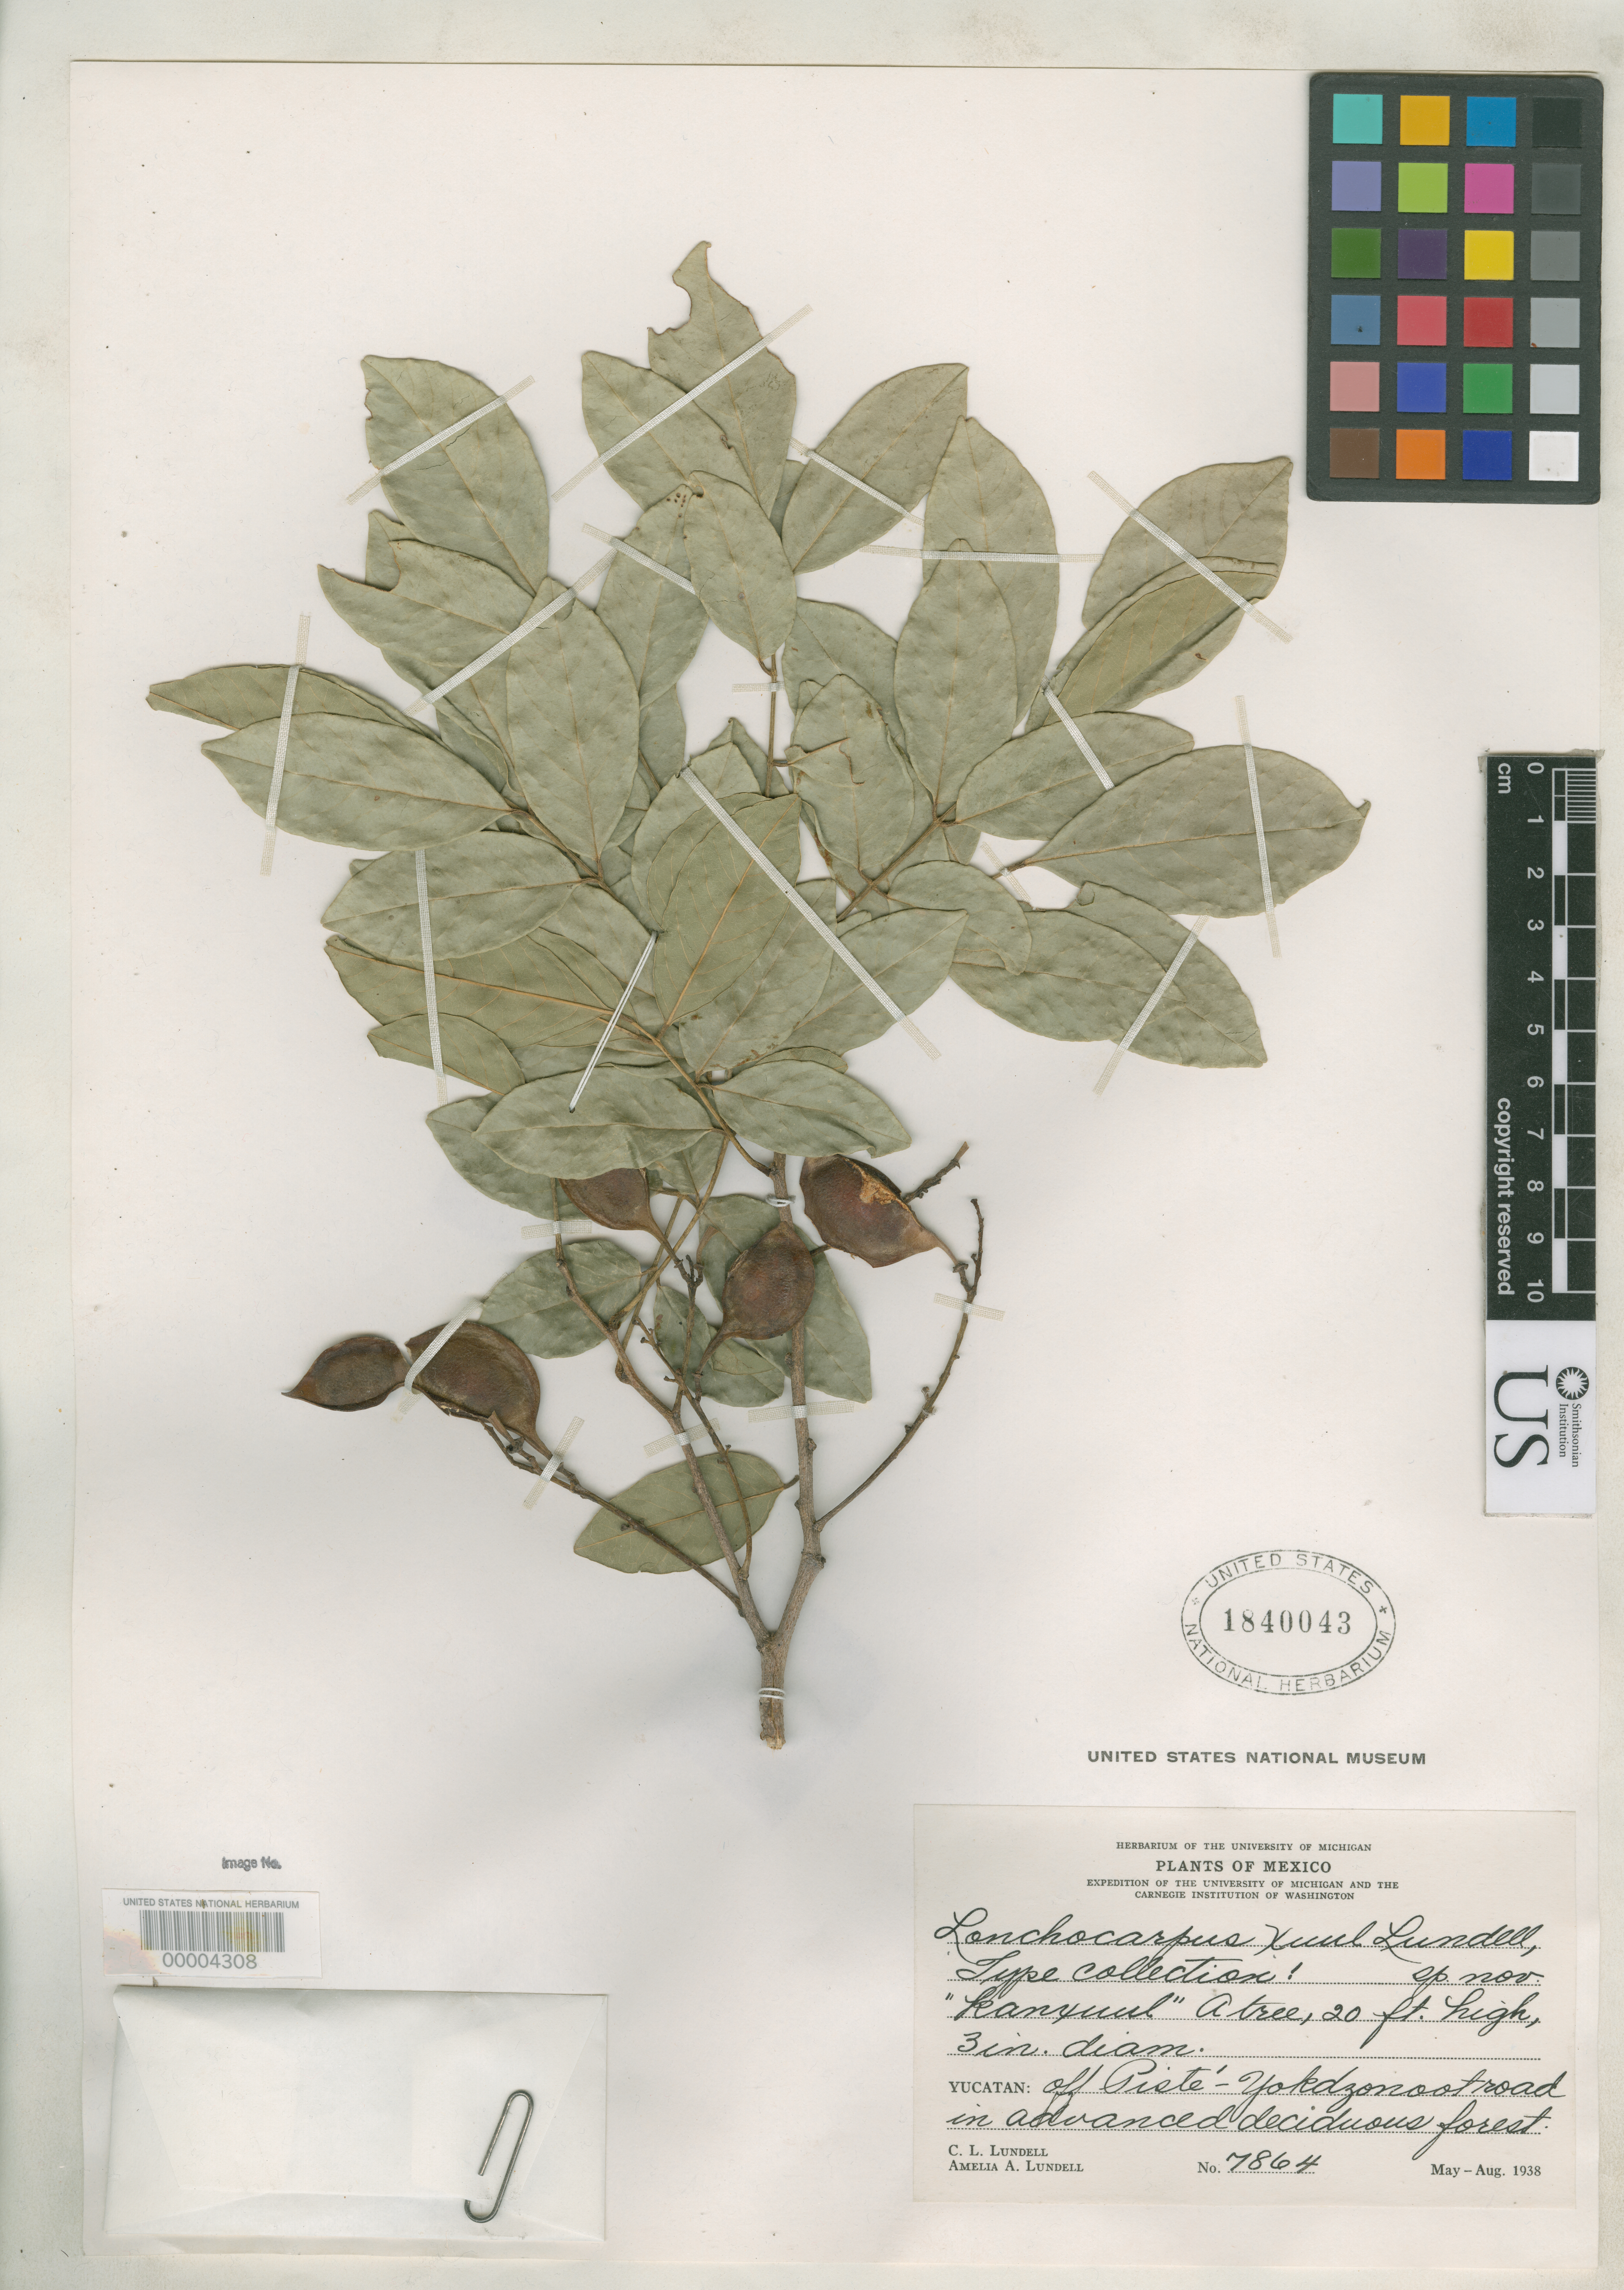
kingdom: Plantae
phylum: Tracheophyta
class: Magnoliopsida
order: Fabales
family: Fabaceae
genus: Lonchocarpus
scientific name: Lonchocarpus xuul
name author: Lundell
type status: Isotype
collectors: C. L. Lundell & A. A. Lundell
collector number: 7864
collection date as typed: May 1938 to -- Aug 1938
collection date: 1938-05/1938-08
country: Mexico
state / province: Yucatán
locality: Off Piste-Yokdzonoot road.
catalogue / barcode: US 1840043